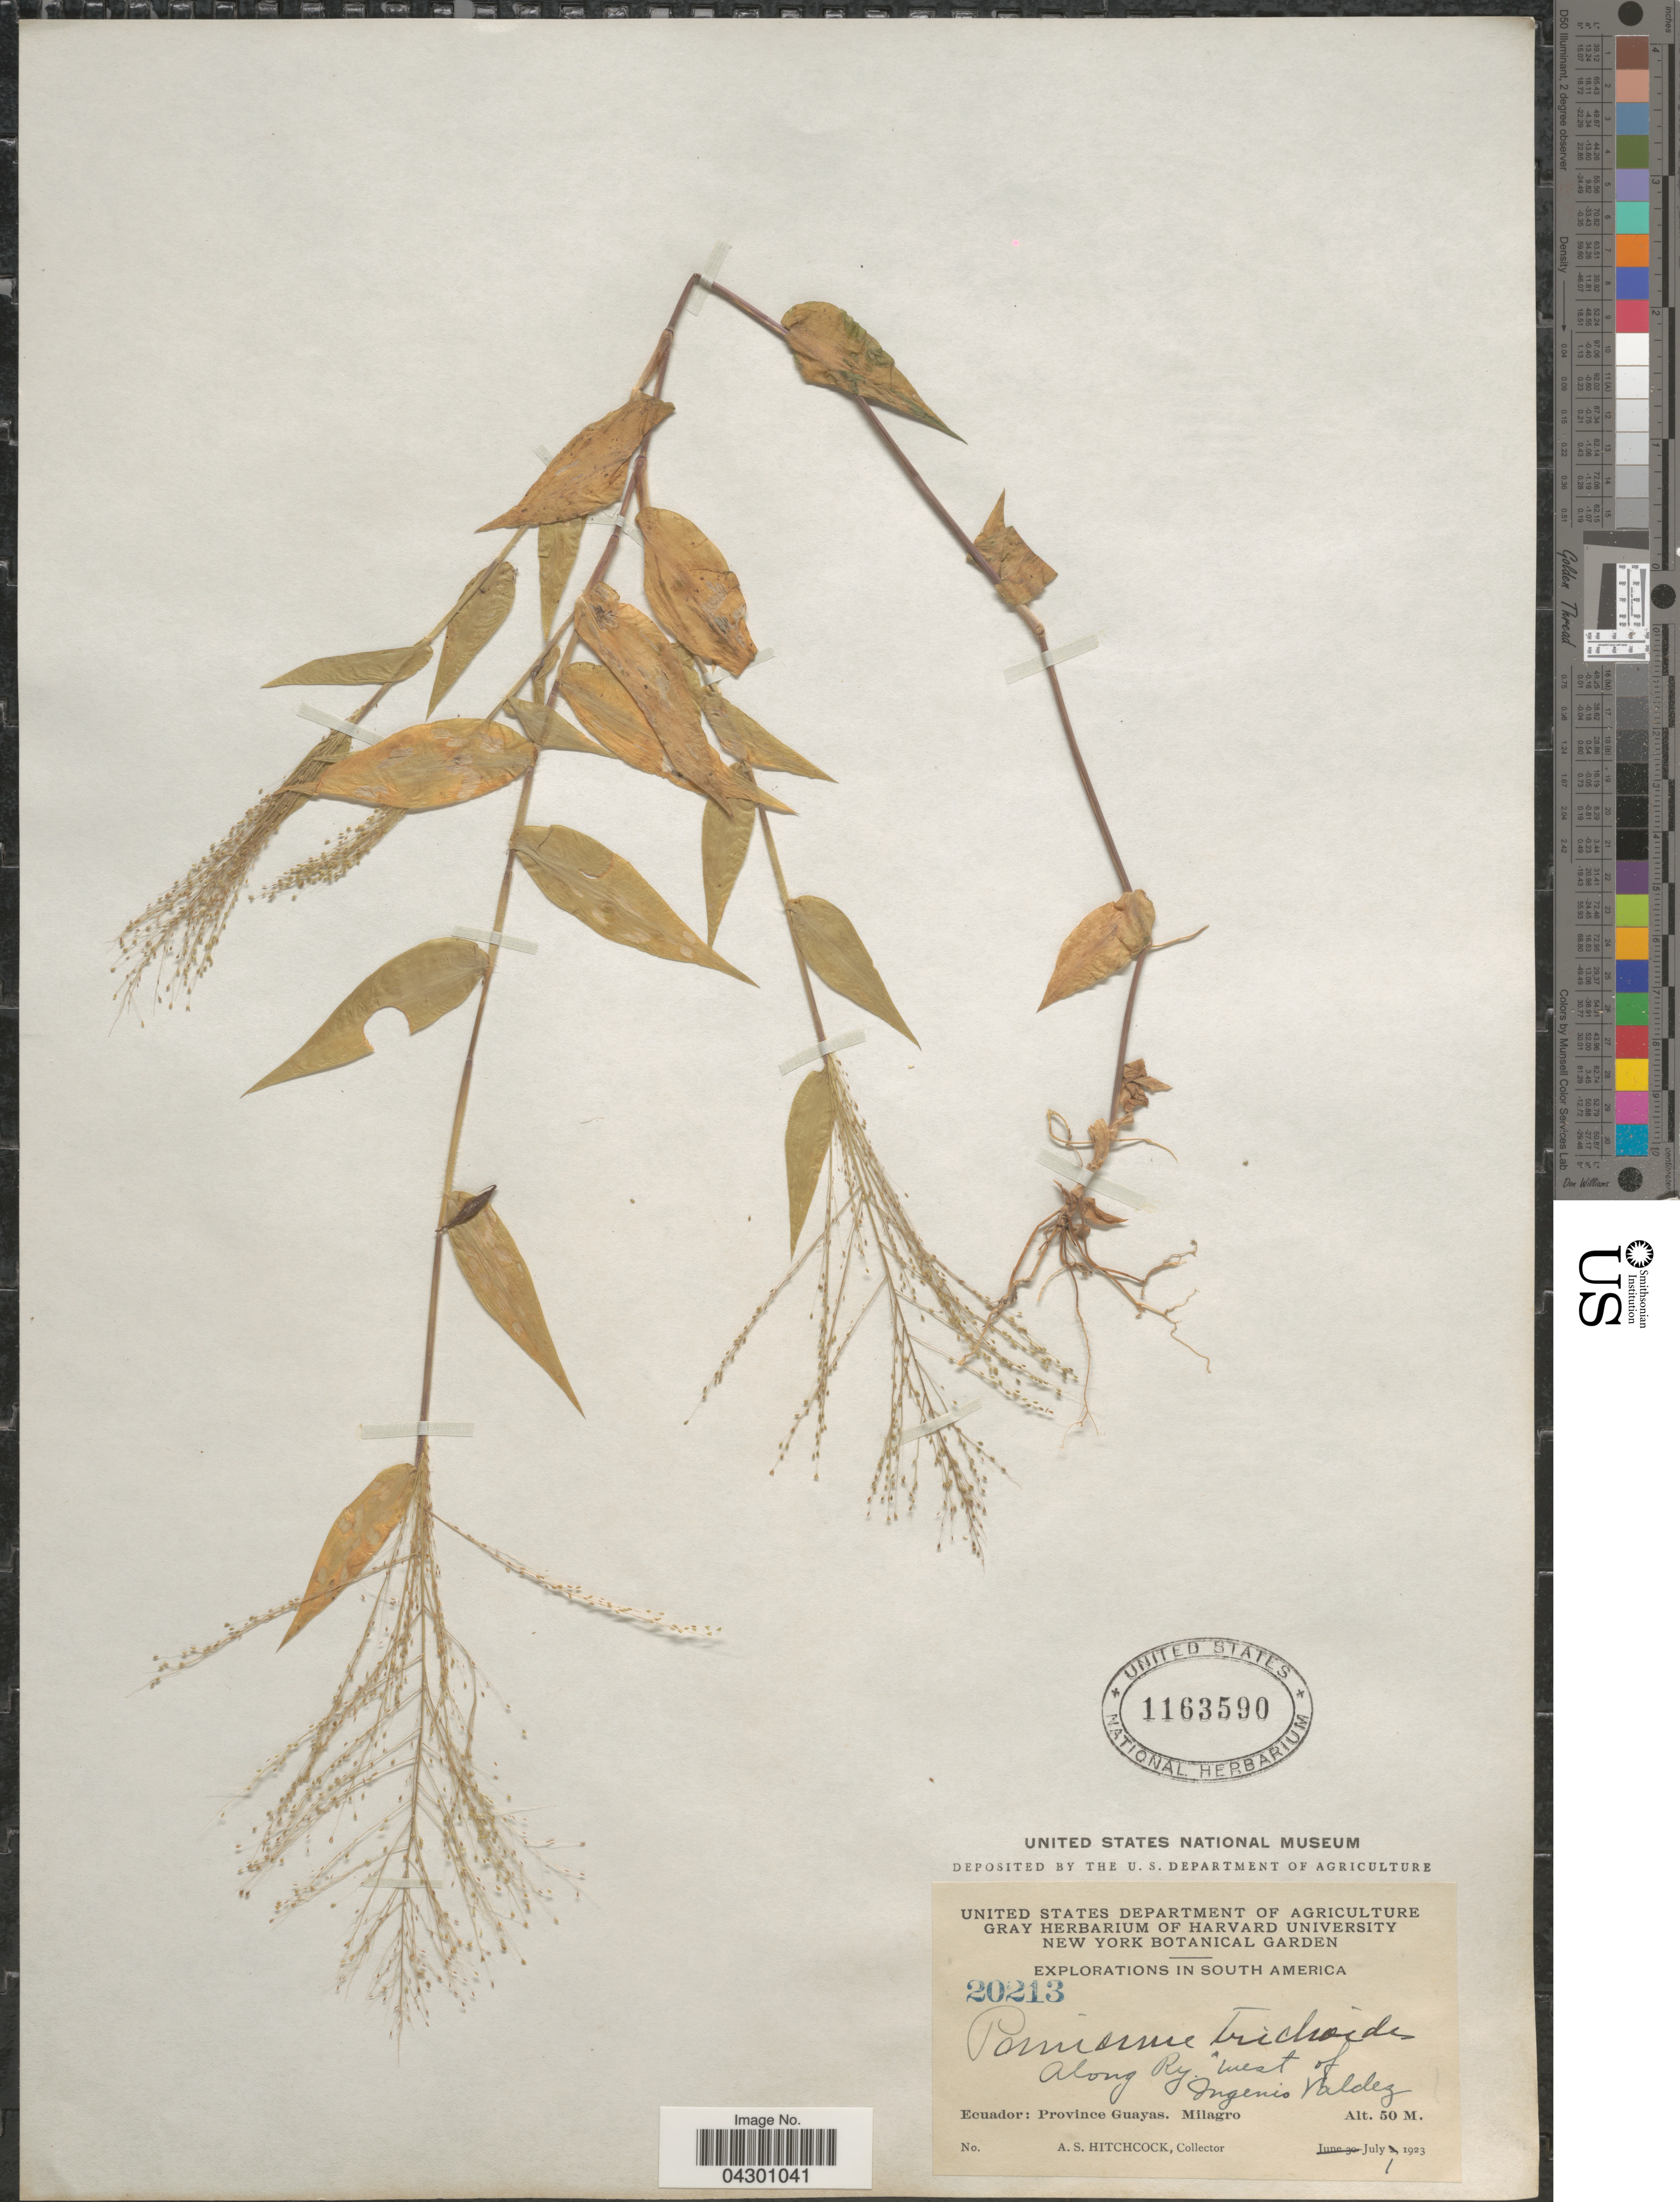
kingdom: Plantae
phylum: Tracheophyta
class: Liliopsida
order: Poales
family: Poaceae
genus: Panicum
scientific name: Panicum trichoides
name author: Sw.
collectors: A. S. Hitchcock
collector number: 20213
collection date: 1923-07-01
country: Ecuador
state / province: Guayas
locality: Explorations in South America. Along Ry. west of Ingenio Valdez. Milagro.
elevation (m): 50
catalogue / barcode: US 1163590